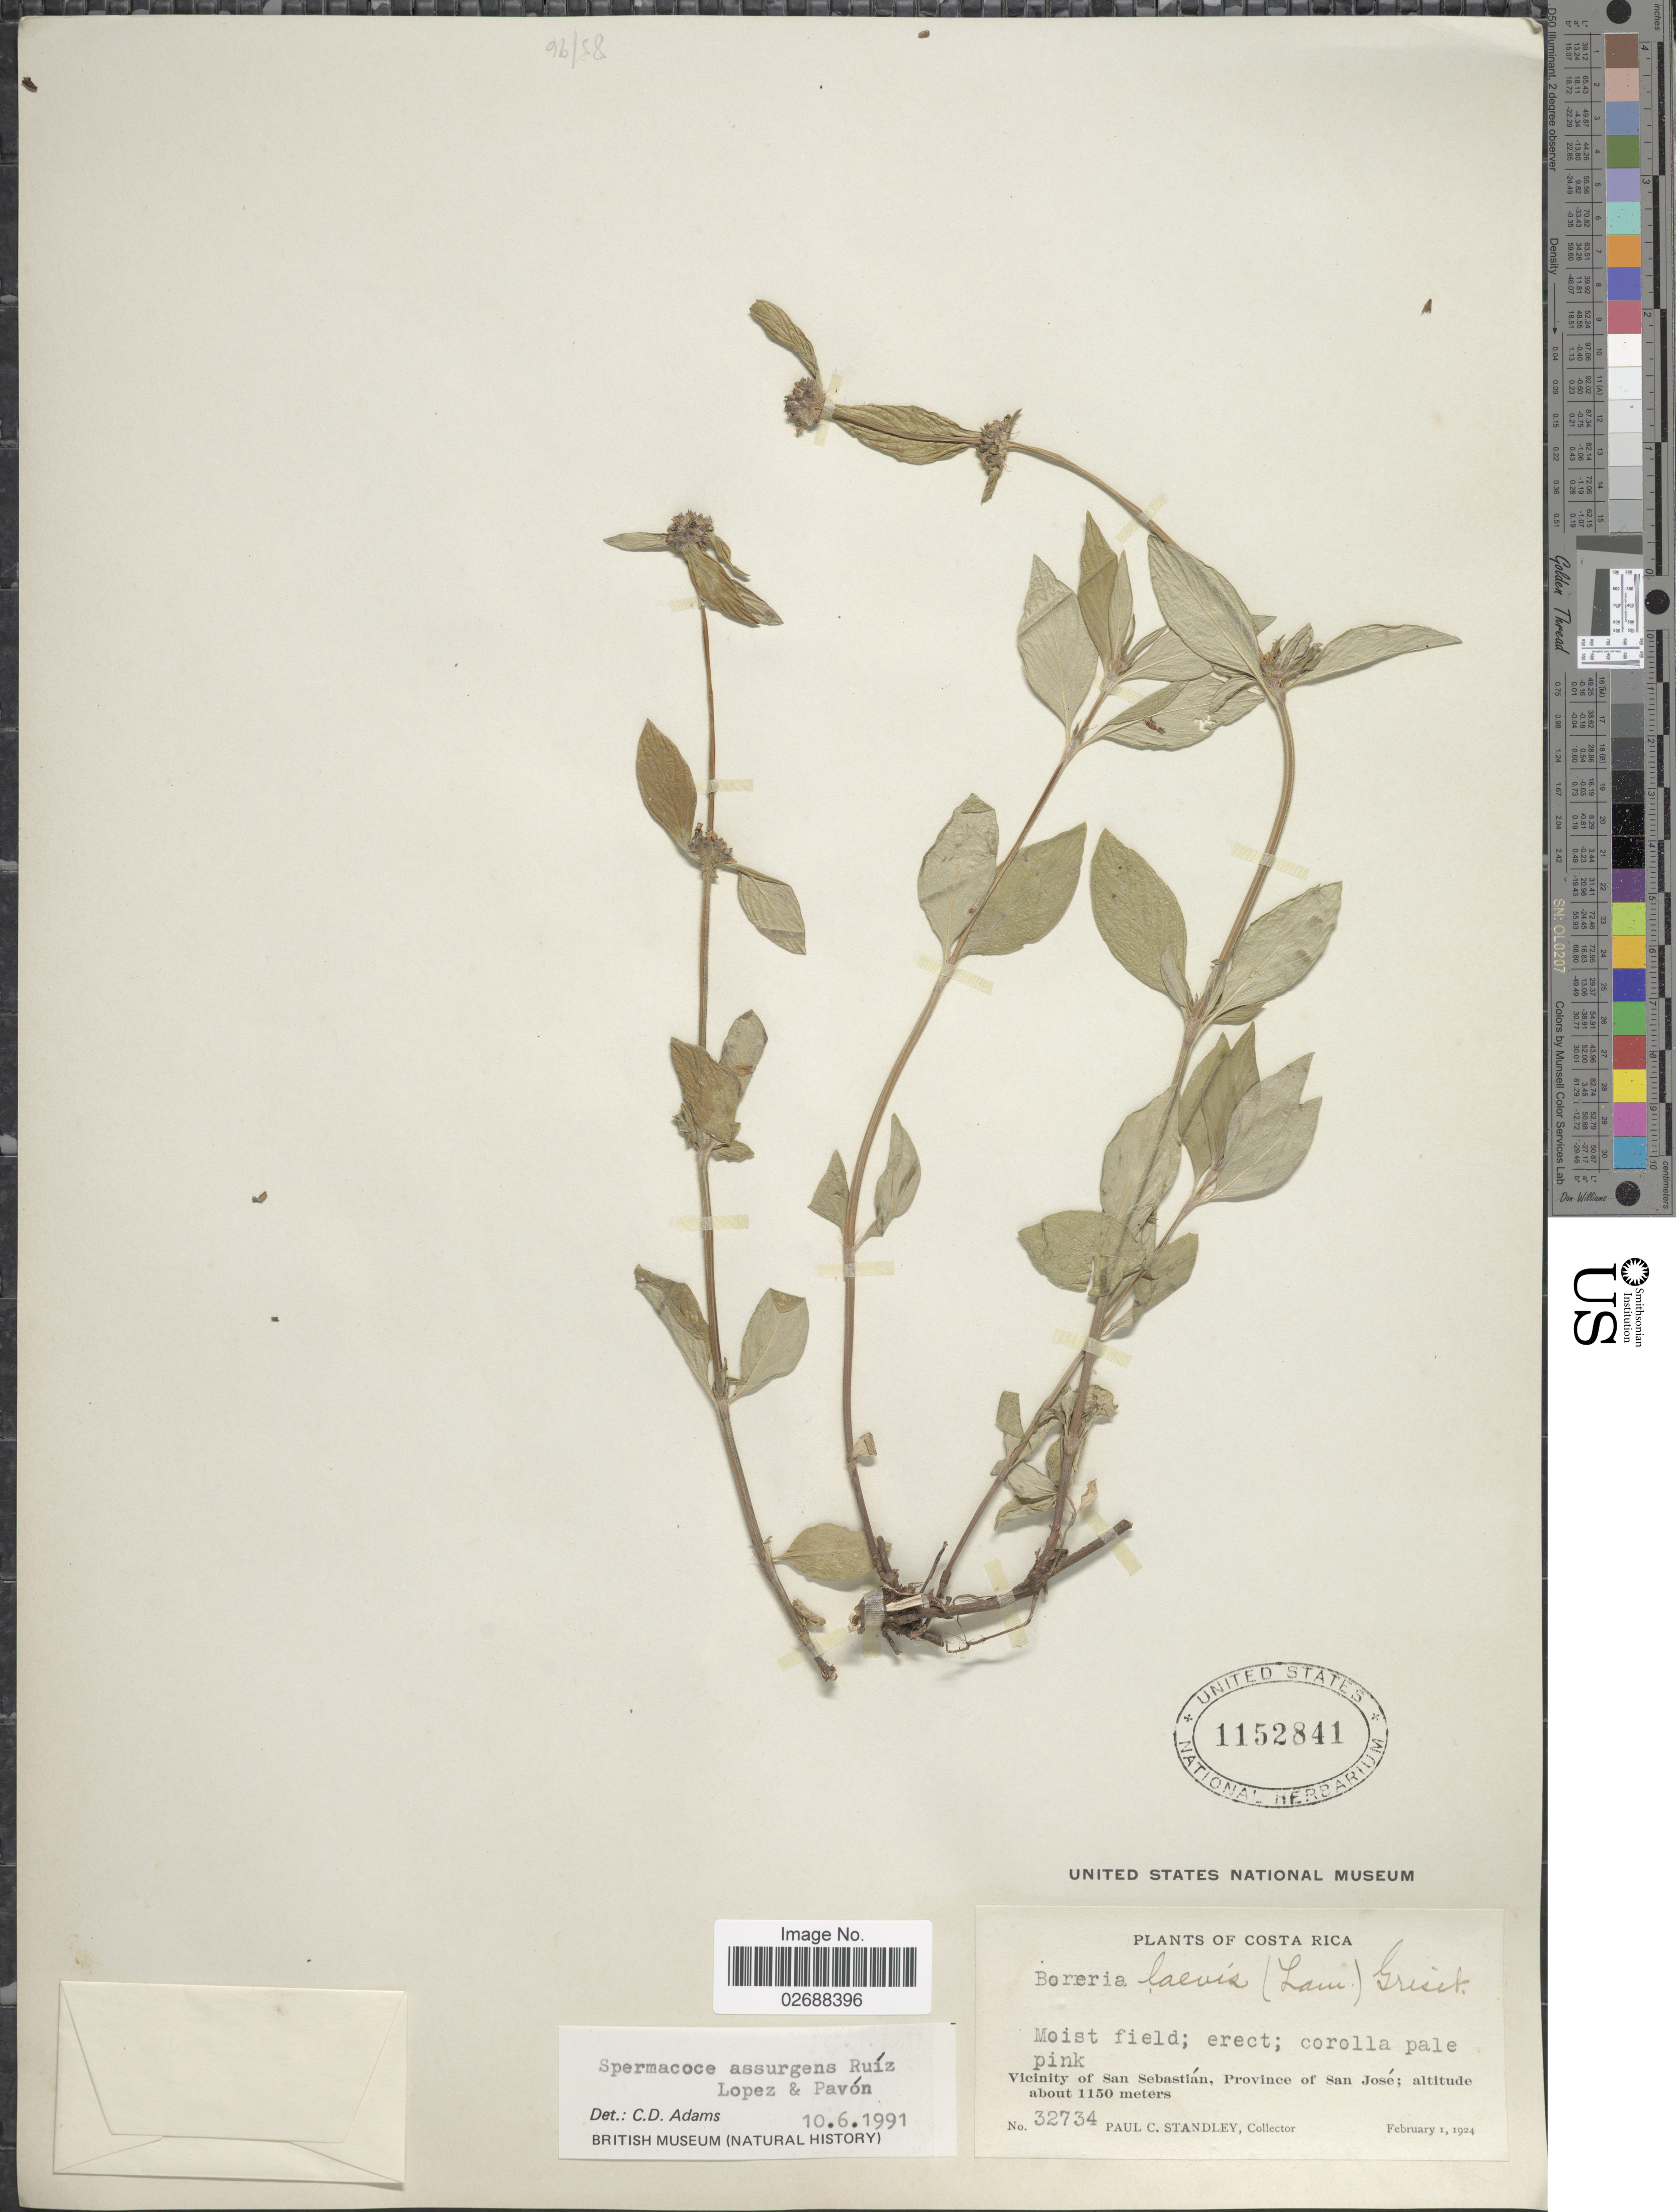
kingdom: Plantae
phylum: Tracheophyta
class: Magnoliopsida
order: Gentianales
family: Rubiaceae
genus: Borreria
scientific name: Borreria assurgens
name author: (Ruiz & Pav.) Griseb.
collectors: P. C. Standley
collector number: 32734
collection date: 1924-02-01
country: Costa Rica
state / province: San José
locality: Vicinity of San Sebastián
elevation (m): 1150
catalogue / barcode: US 1152841